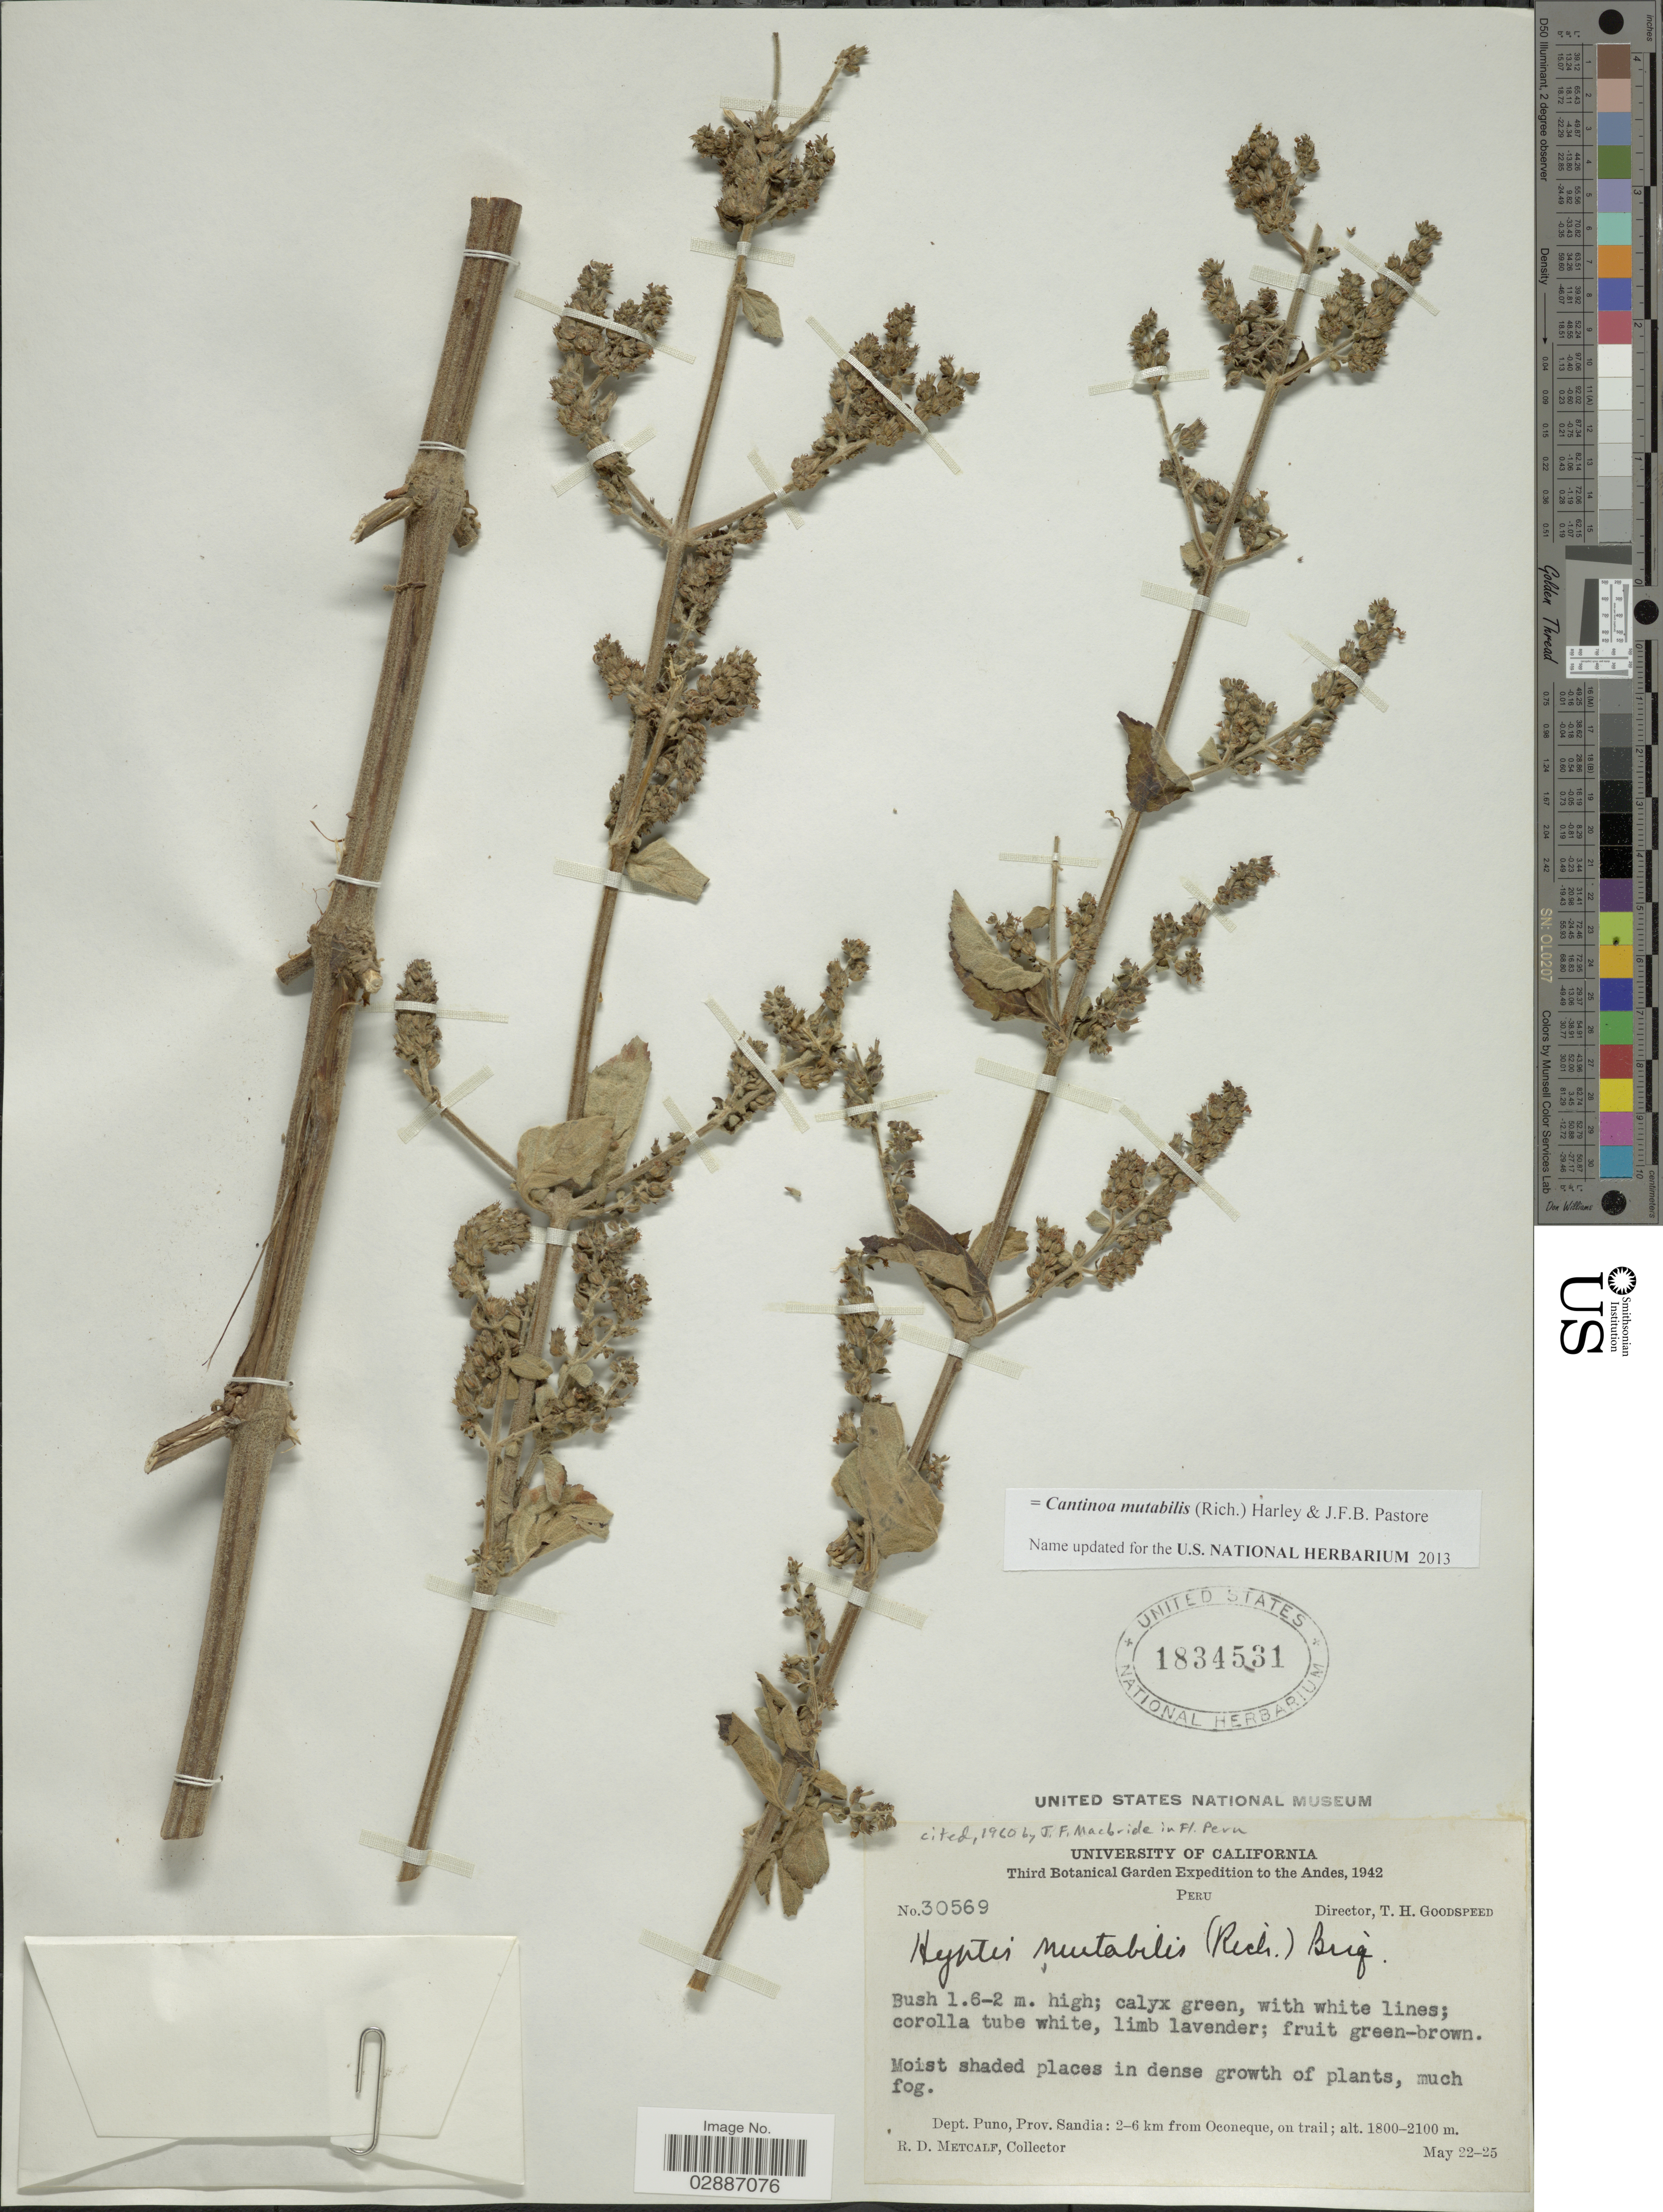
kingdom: Plantae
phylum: Tracheophyta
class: Magnoliopsida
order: Lamiales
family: Lamiaceae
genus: Cantinoa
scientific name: Cantinoa mutabilis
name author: (Epling) Harley & J.F.B. Pastore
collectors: R. D. Metcalf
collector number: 30569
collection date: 1942-05-22/1942-05-25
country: Peru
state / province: Puno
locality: Andes. Dept. Puno, Prov. Sandia: 2-6 km from Oconeque, on trail.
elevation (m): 1800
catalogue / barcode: US 1834531